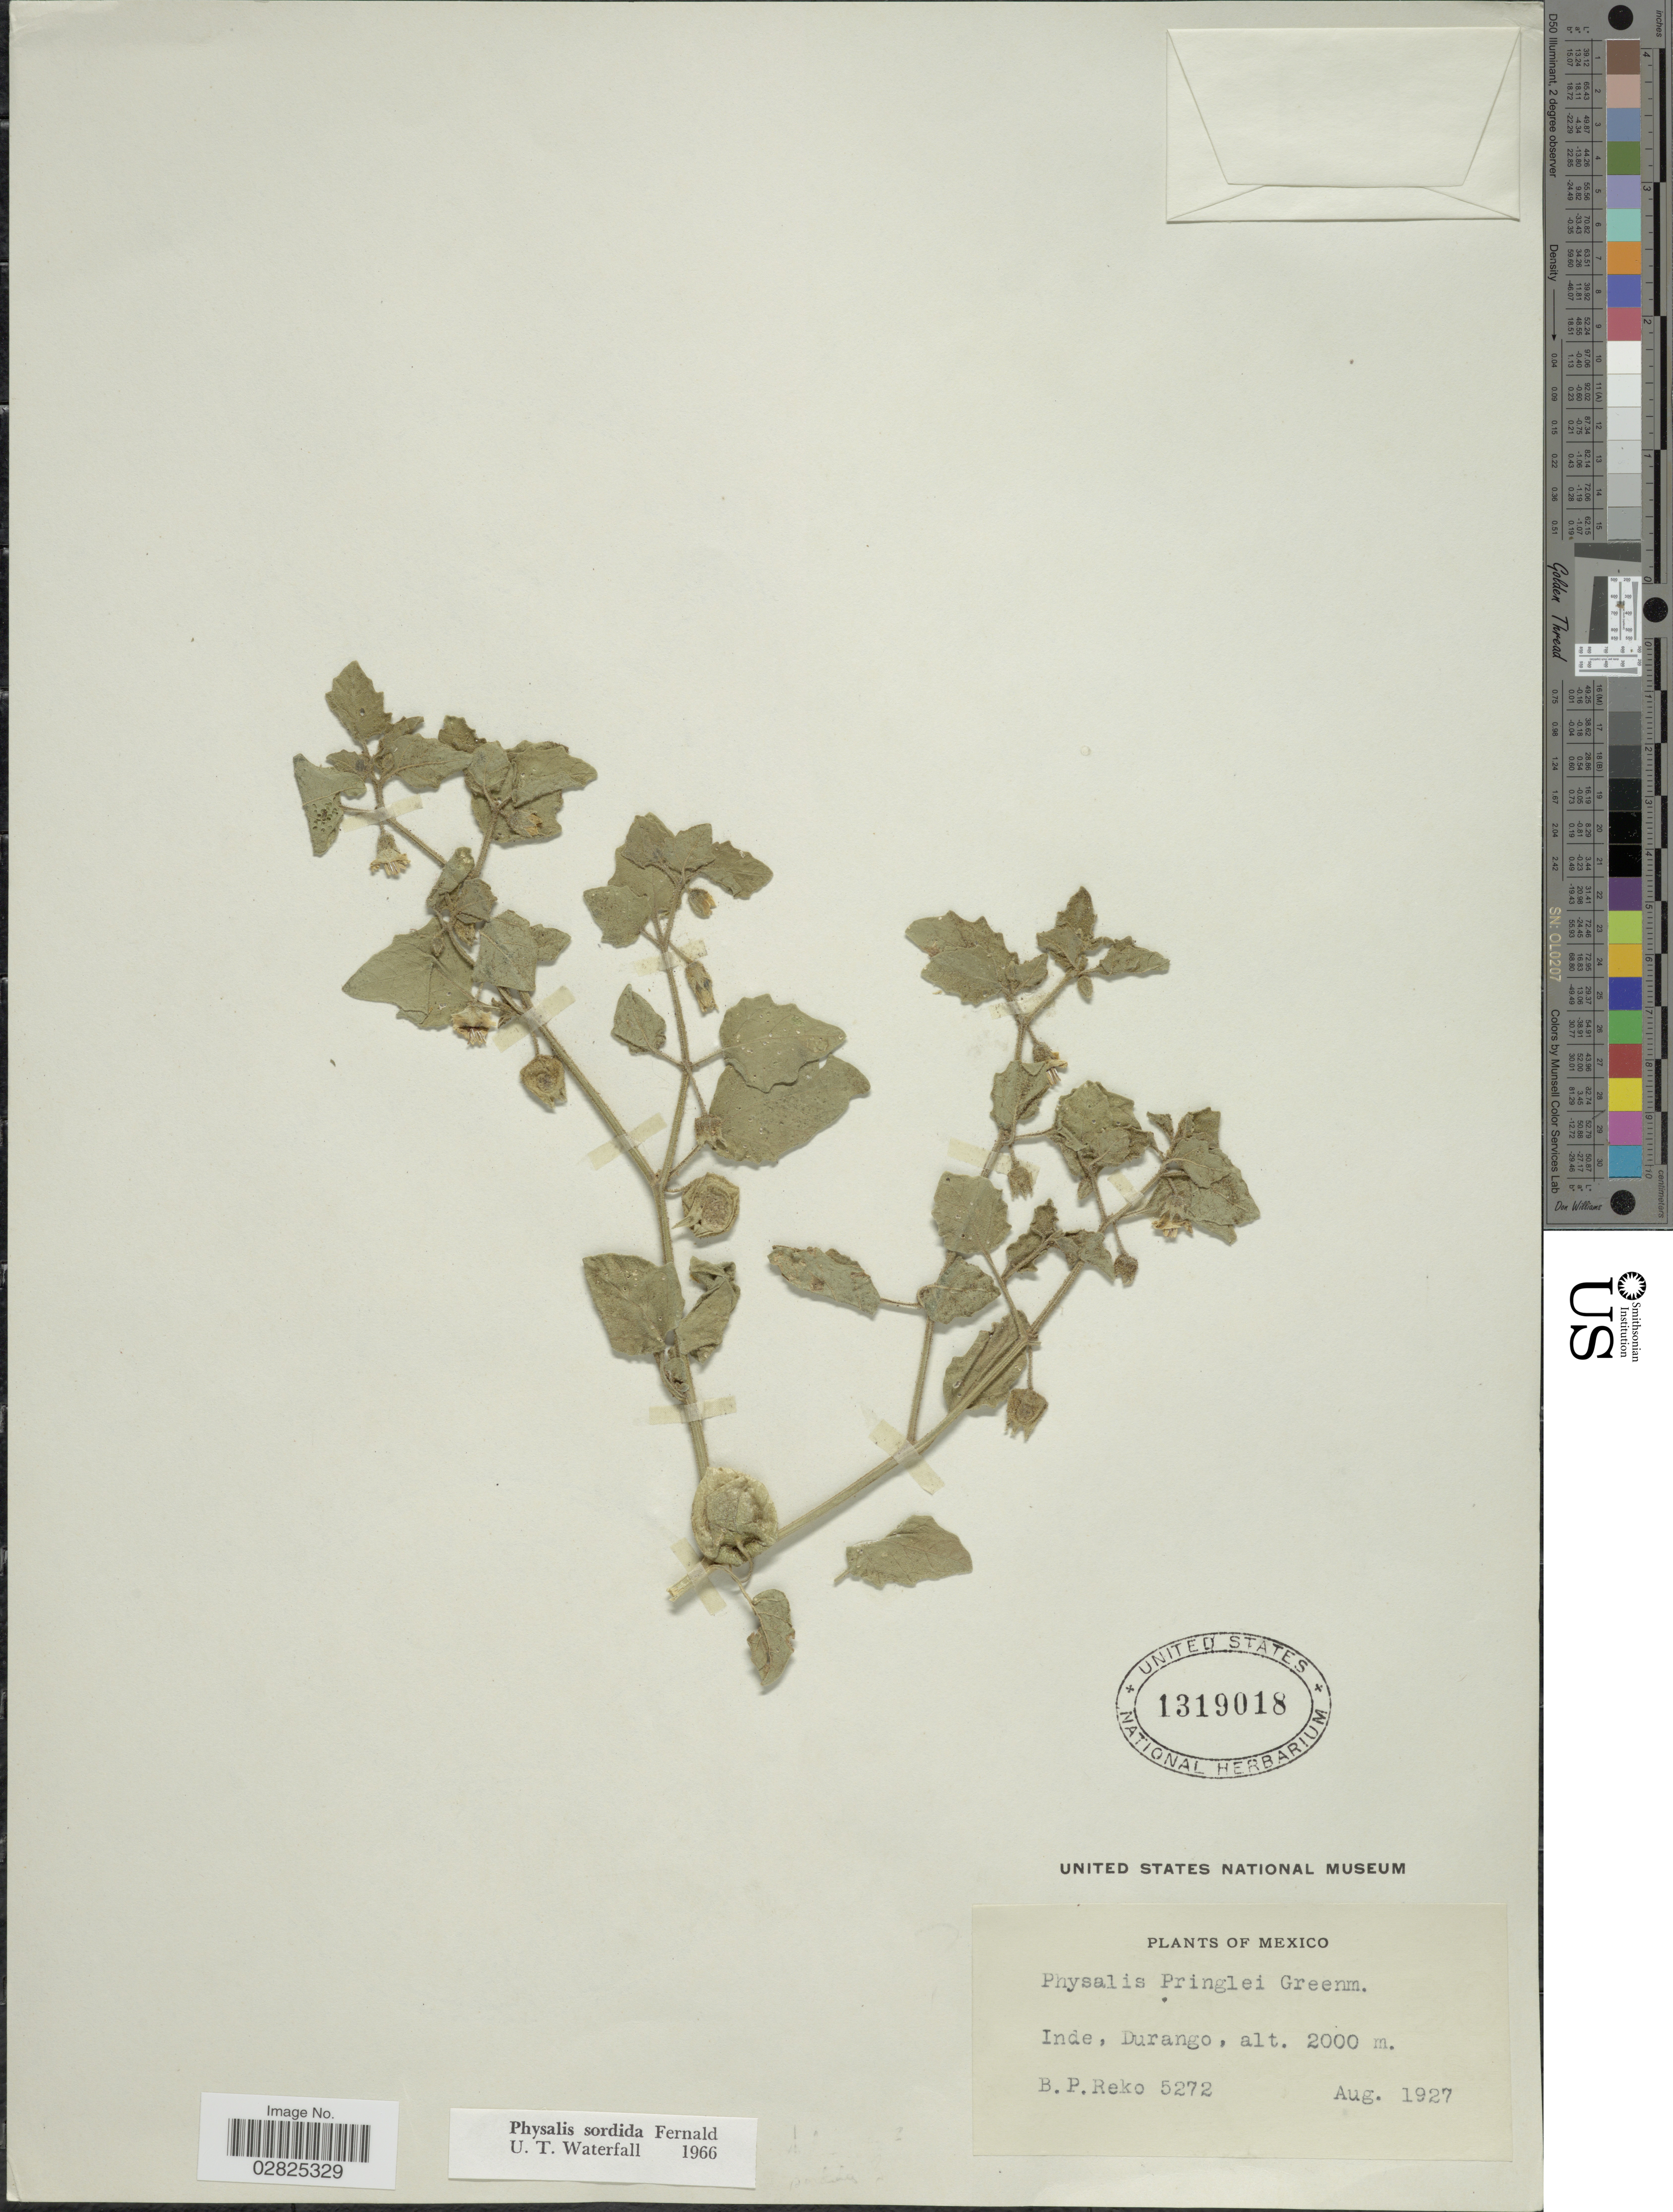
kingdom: Plantae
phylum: Tracheophyta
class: Magnoliopsida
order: Solanales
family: Solanaceae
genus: Physalis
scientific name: Physalis sordida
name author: Fernald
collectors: B. P. Reko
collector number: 5272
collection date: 1927-08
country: Mexico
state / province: Durango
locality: Inde.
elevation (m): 2000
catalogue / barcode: US 1319018